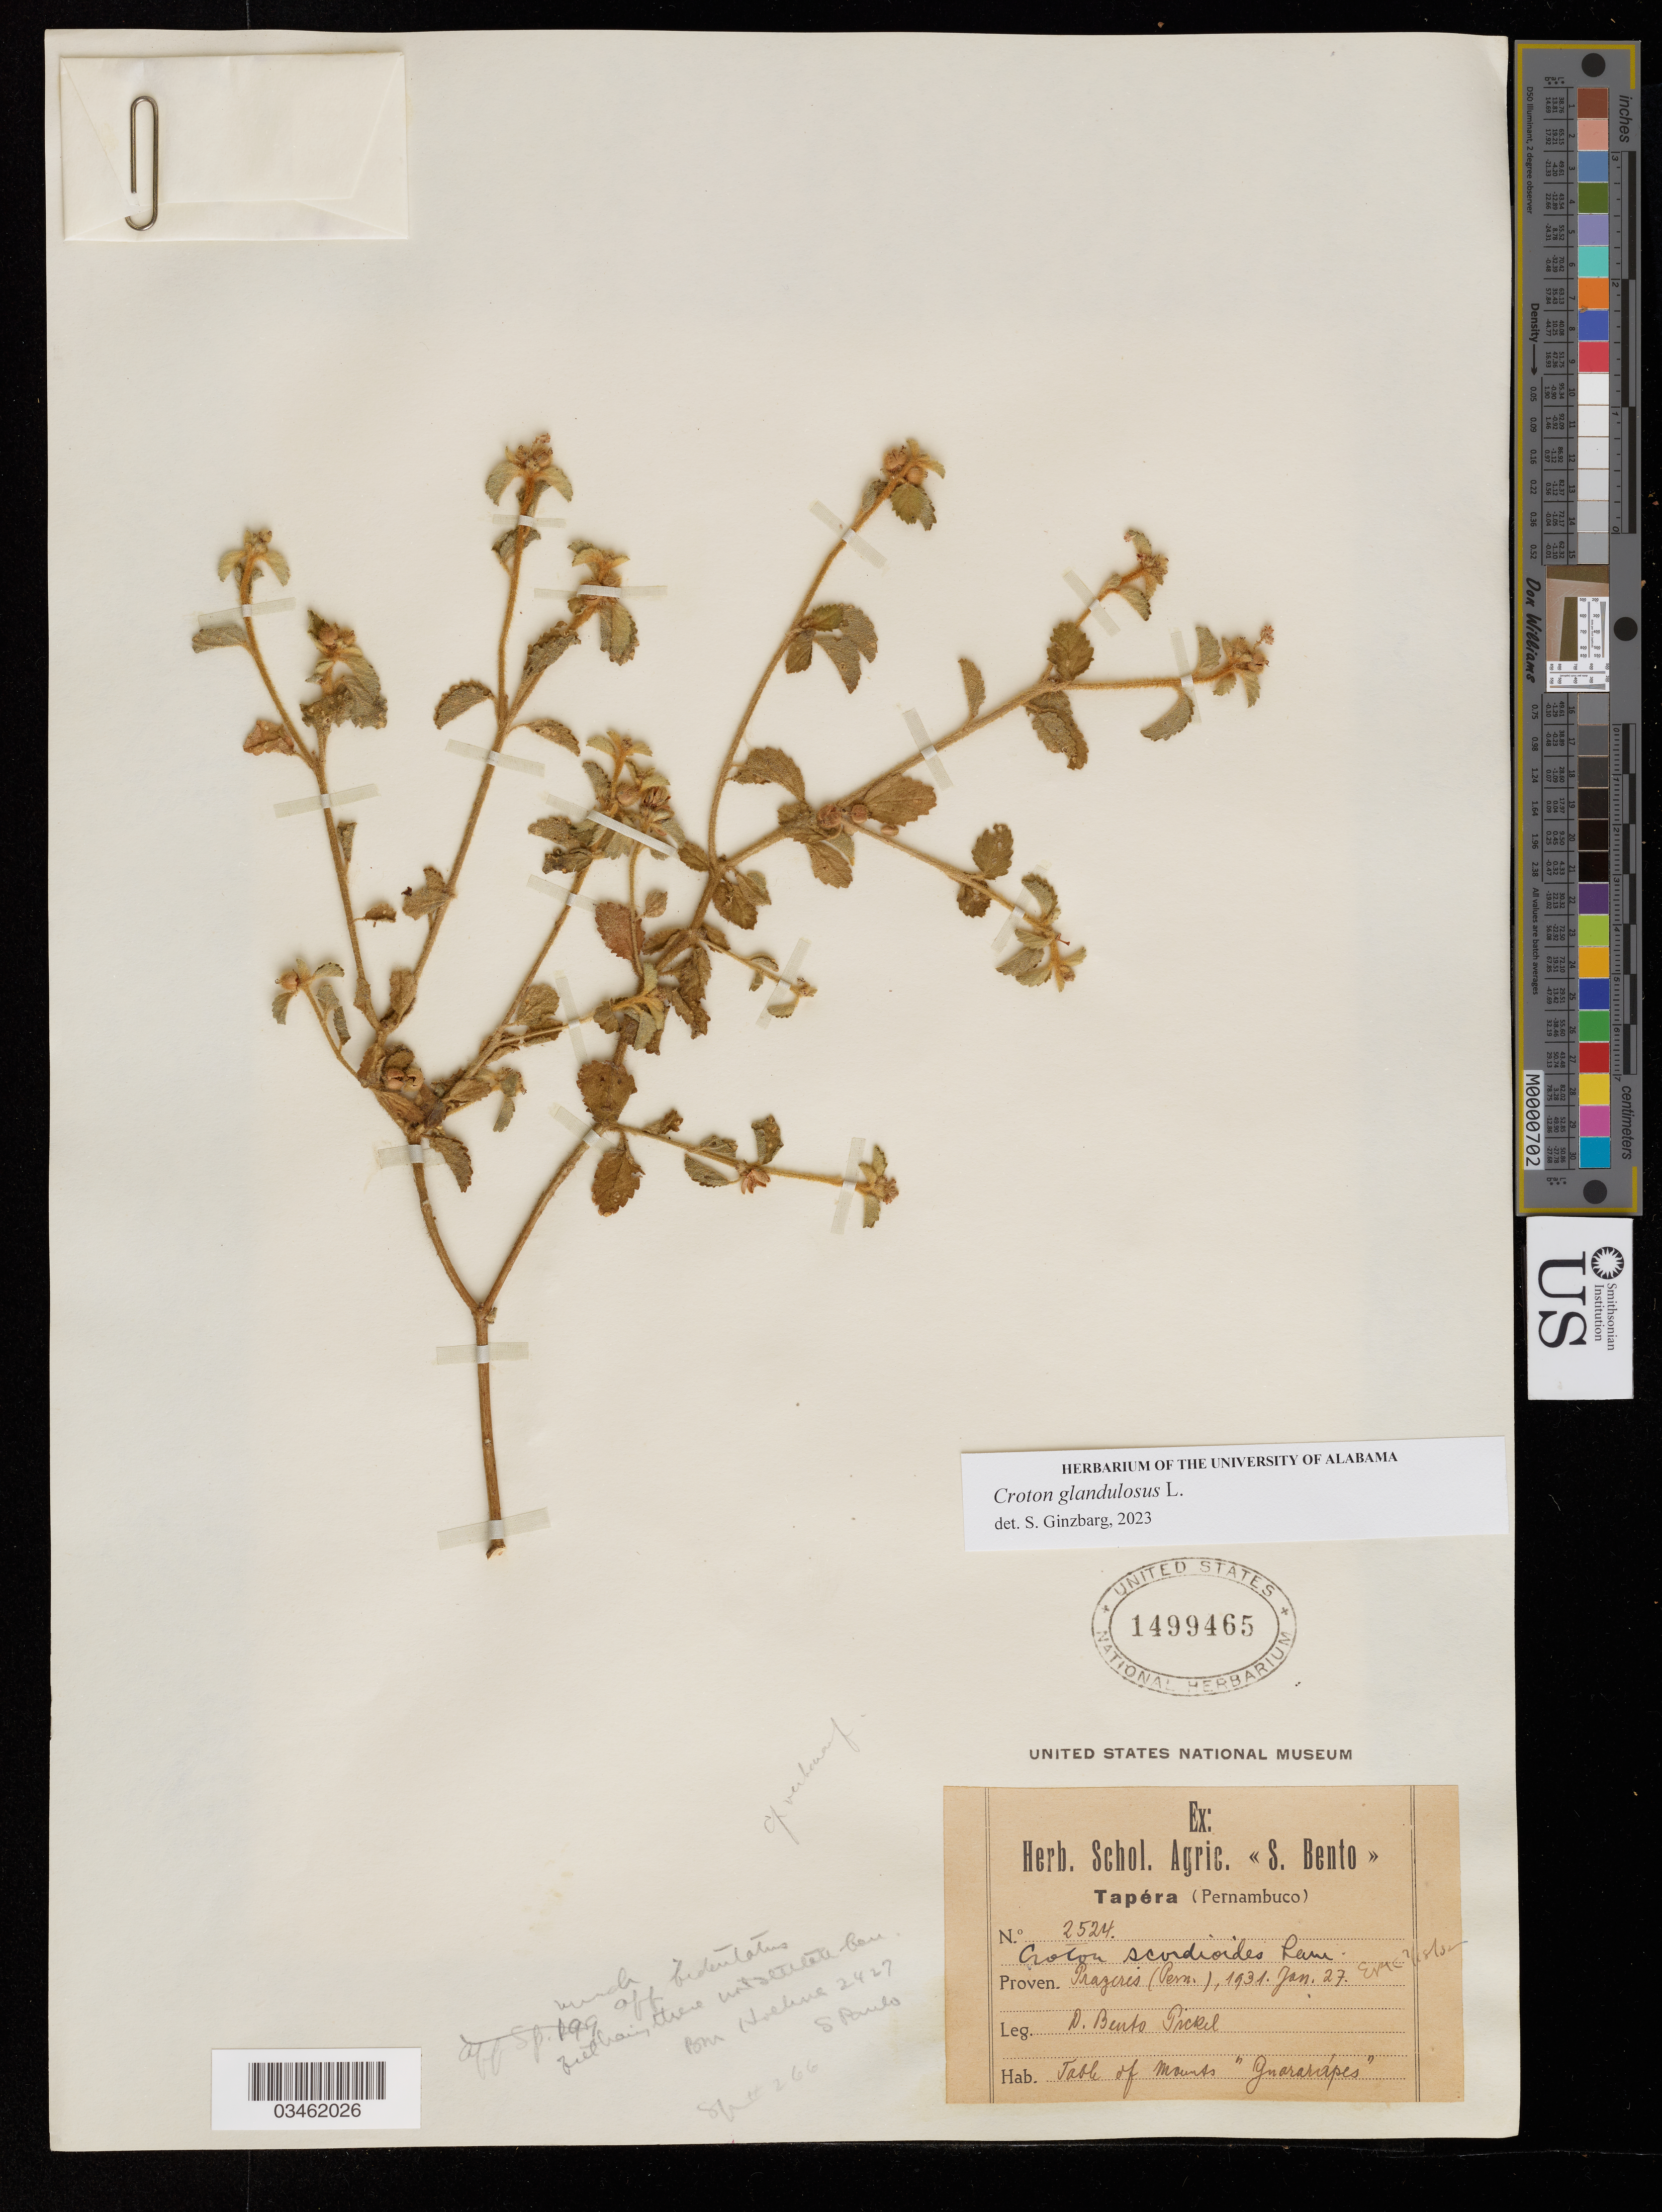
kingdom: Plantae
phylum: Tracheophyta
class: Magnoliopsida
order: Malpighiales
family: Euphorbiaceae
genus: Croton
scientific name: Croton glandulosus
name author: L.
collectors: B. J. Pickel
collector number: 2524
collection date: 1931-01-27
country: Brazil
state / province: Pernambuco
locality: Proven. Prazeris. (Pern.) Table of Mounts "Guararapes".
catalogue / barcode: US 1499465